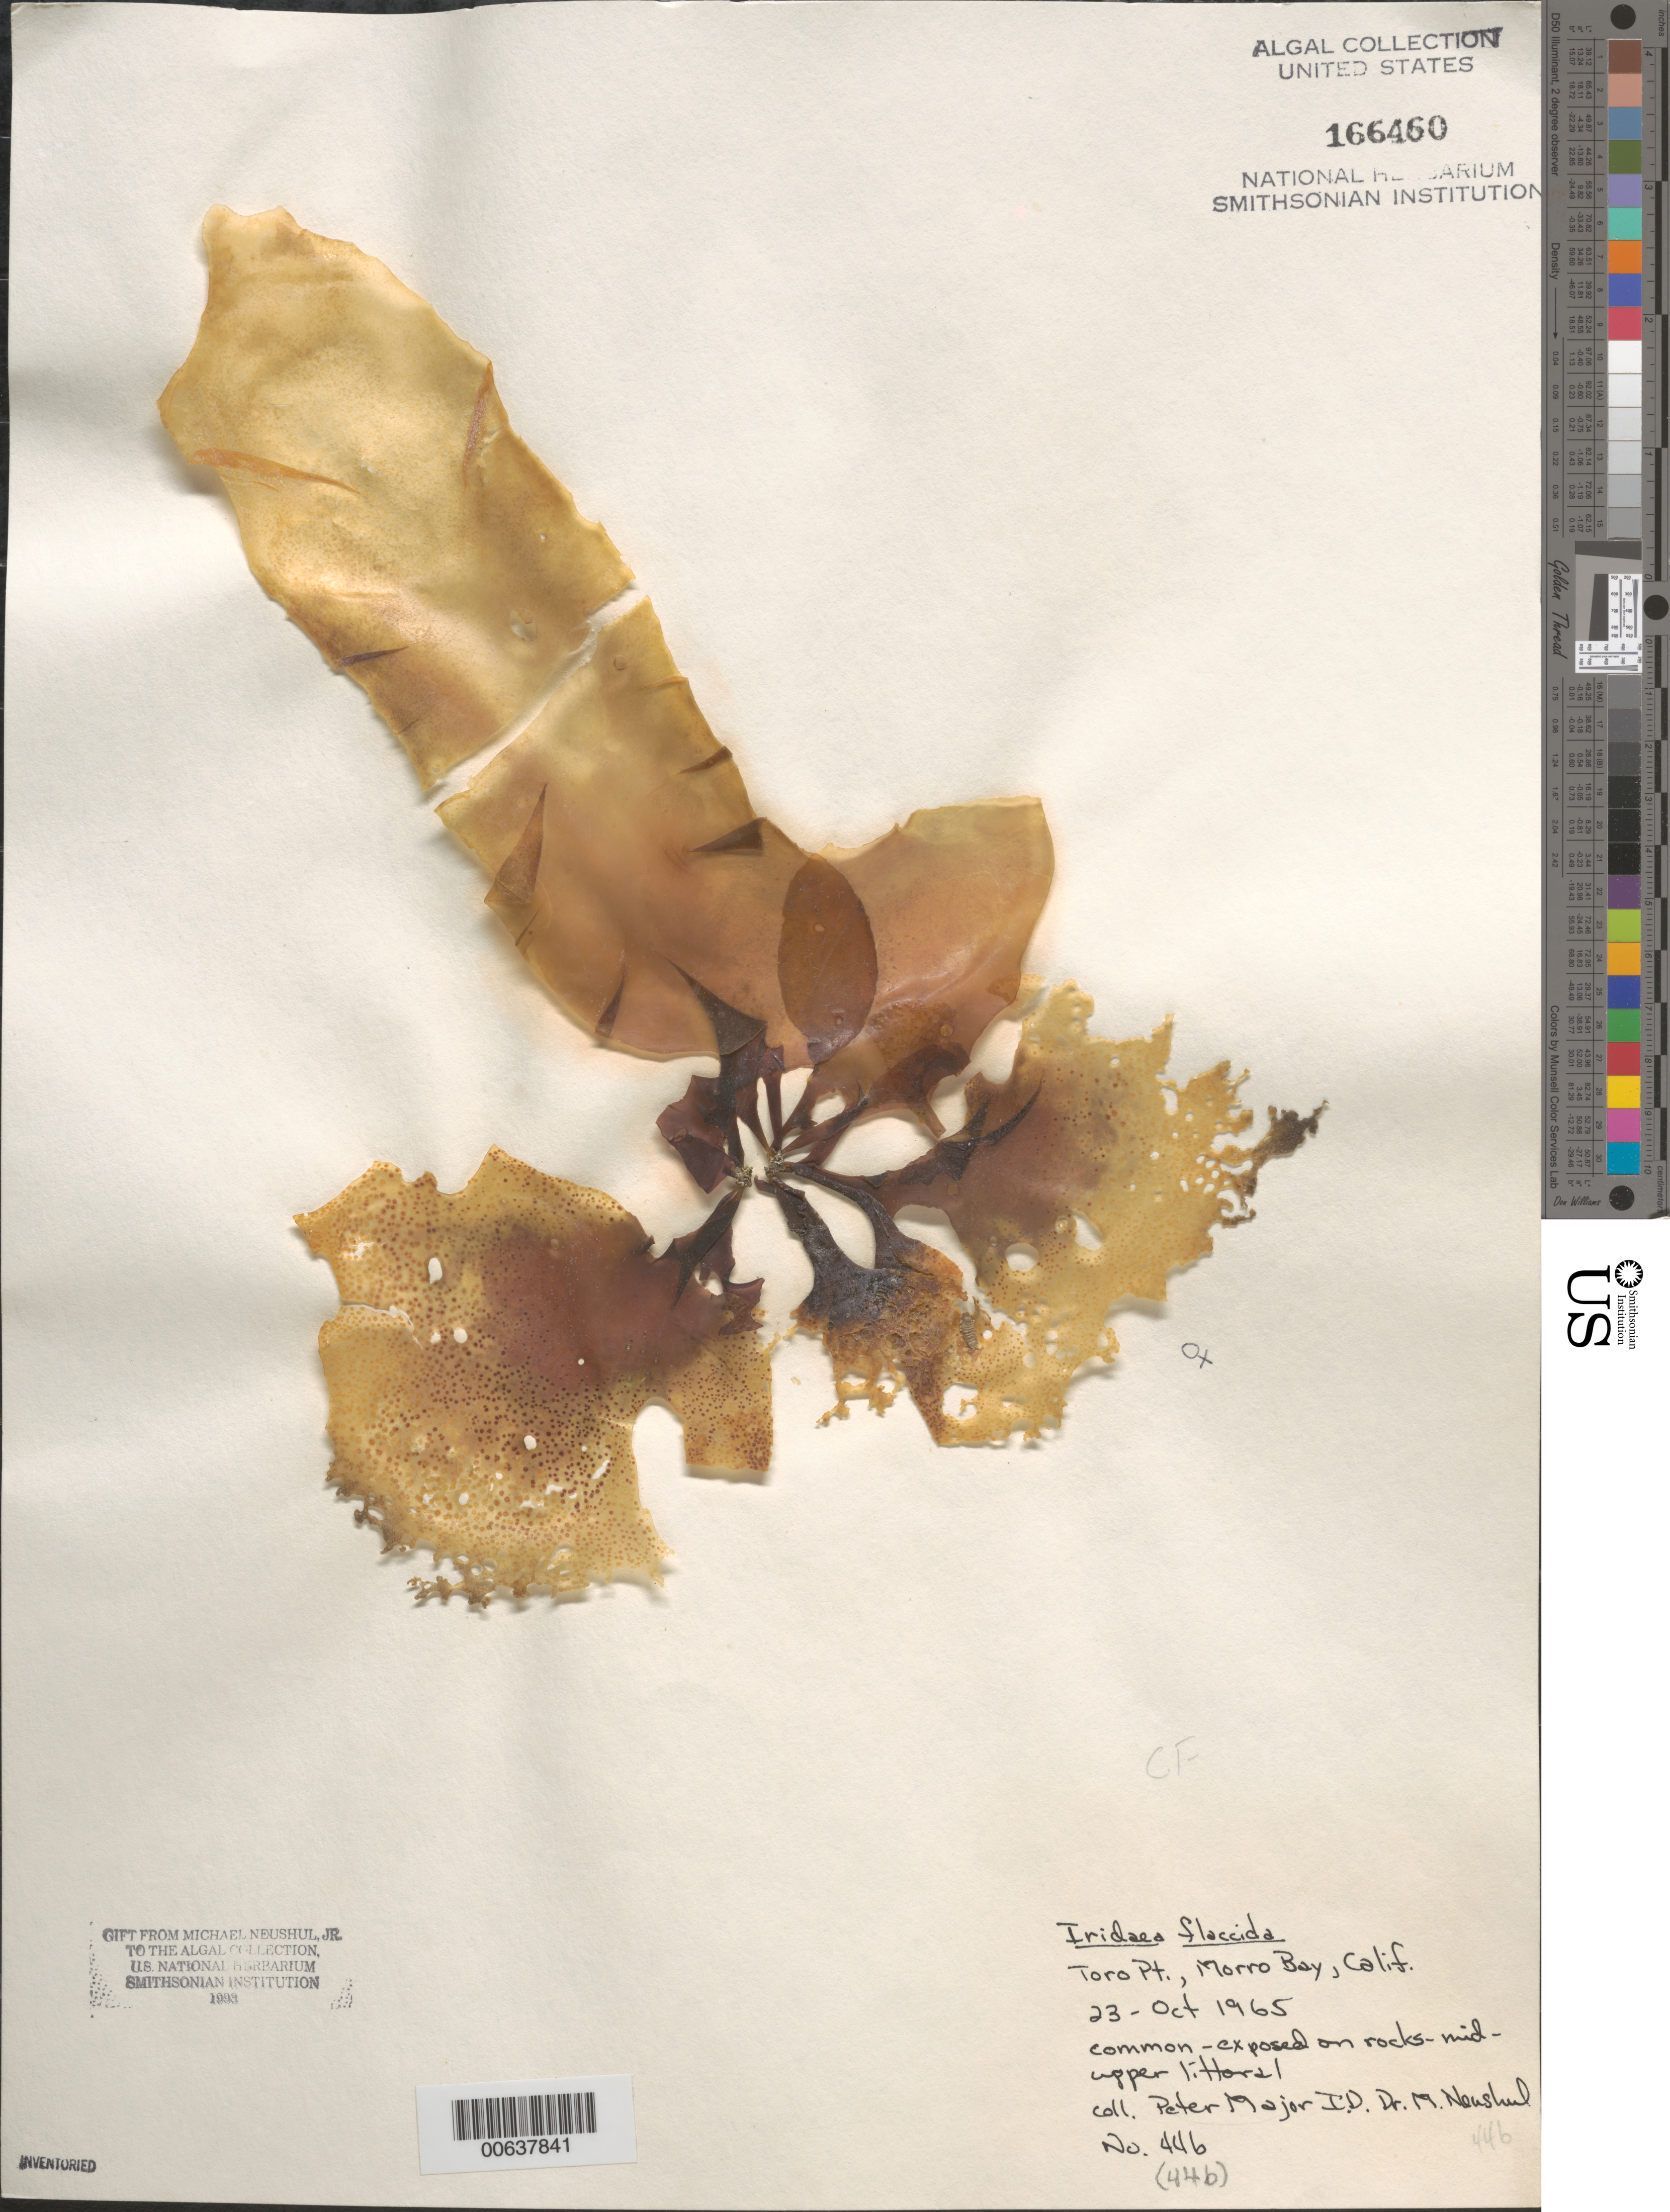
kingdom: Plantae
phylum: Rhodophyta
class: Florideophyceae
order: Gigartinales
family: Gigartinaceae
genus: Mazzaella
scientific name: Mazzaella flaccida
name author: (Setchell & N.L. Gardner) Fredericq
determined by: Algae name updating Project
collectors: P. Major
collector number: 44b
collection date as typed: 23 Oct 1965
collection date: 1965-10-23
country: United States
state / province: California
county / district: San Luis Obispo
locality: Toro Point, Morro Bay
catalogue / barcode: US 166460